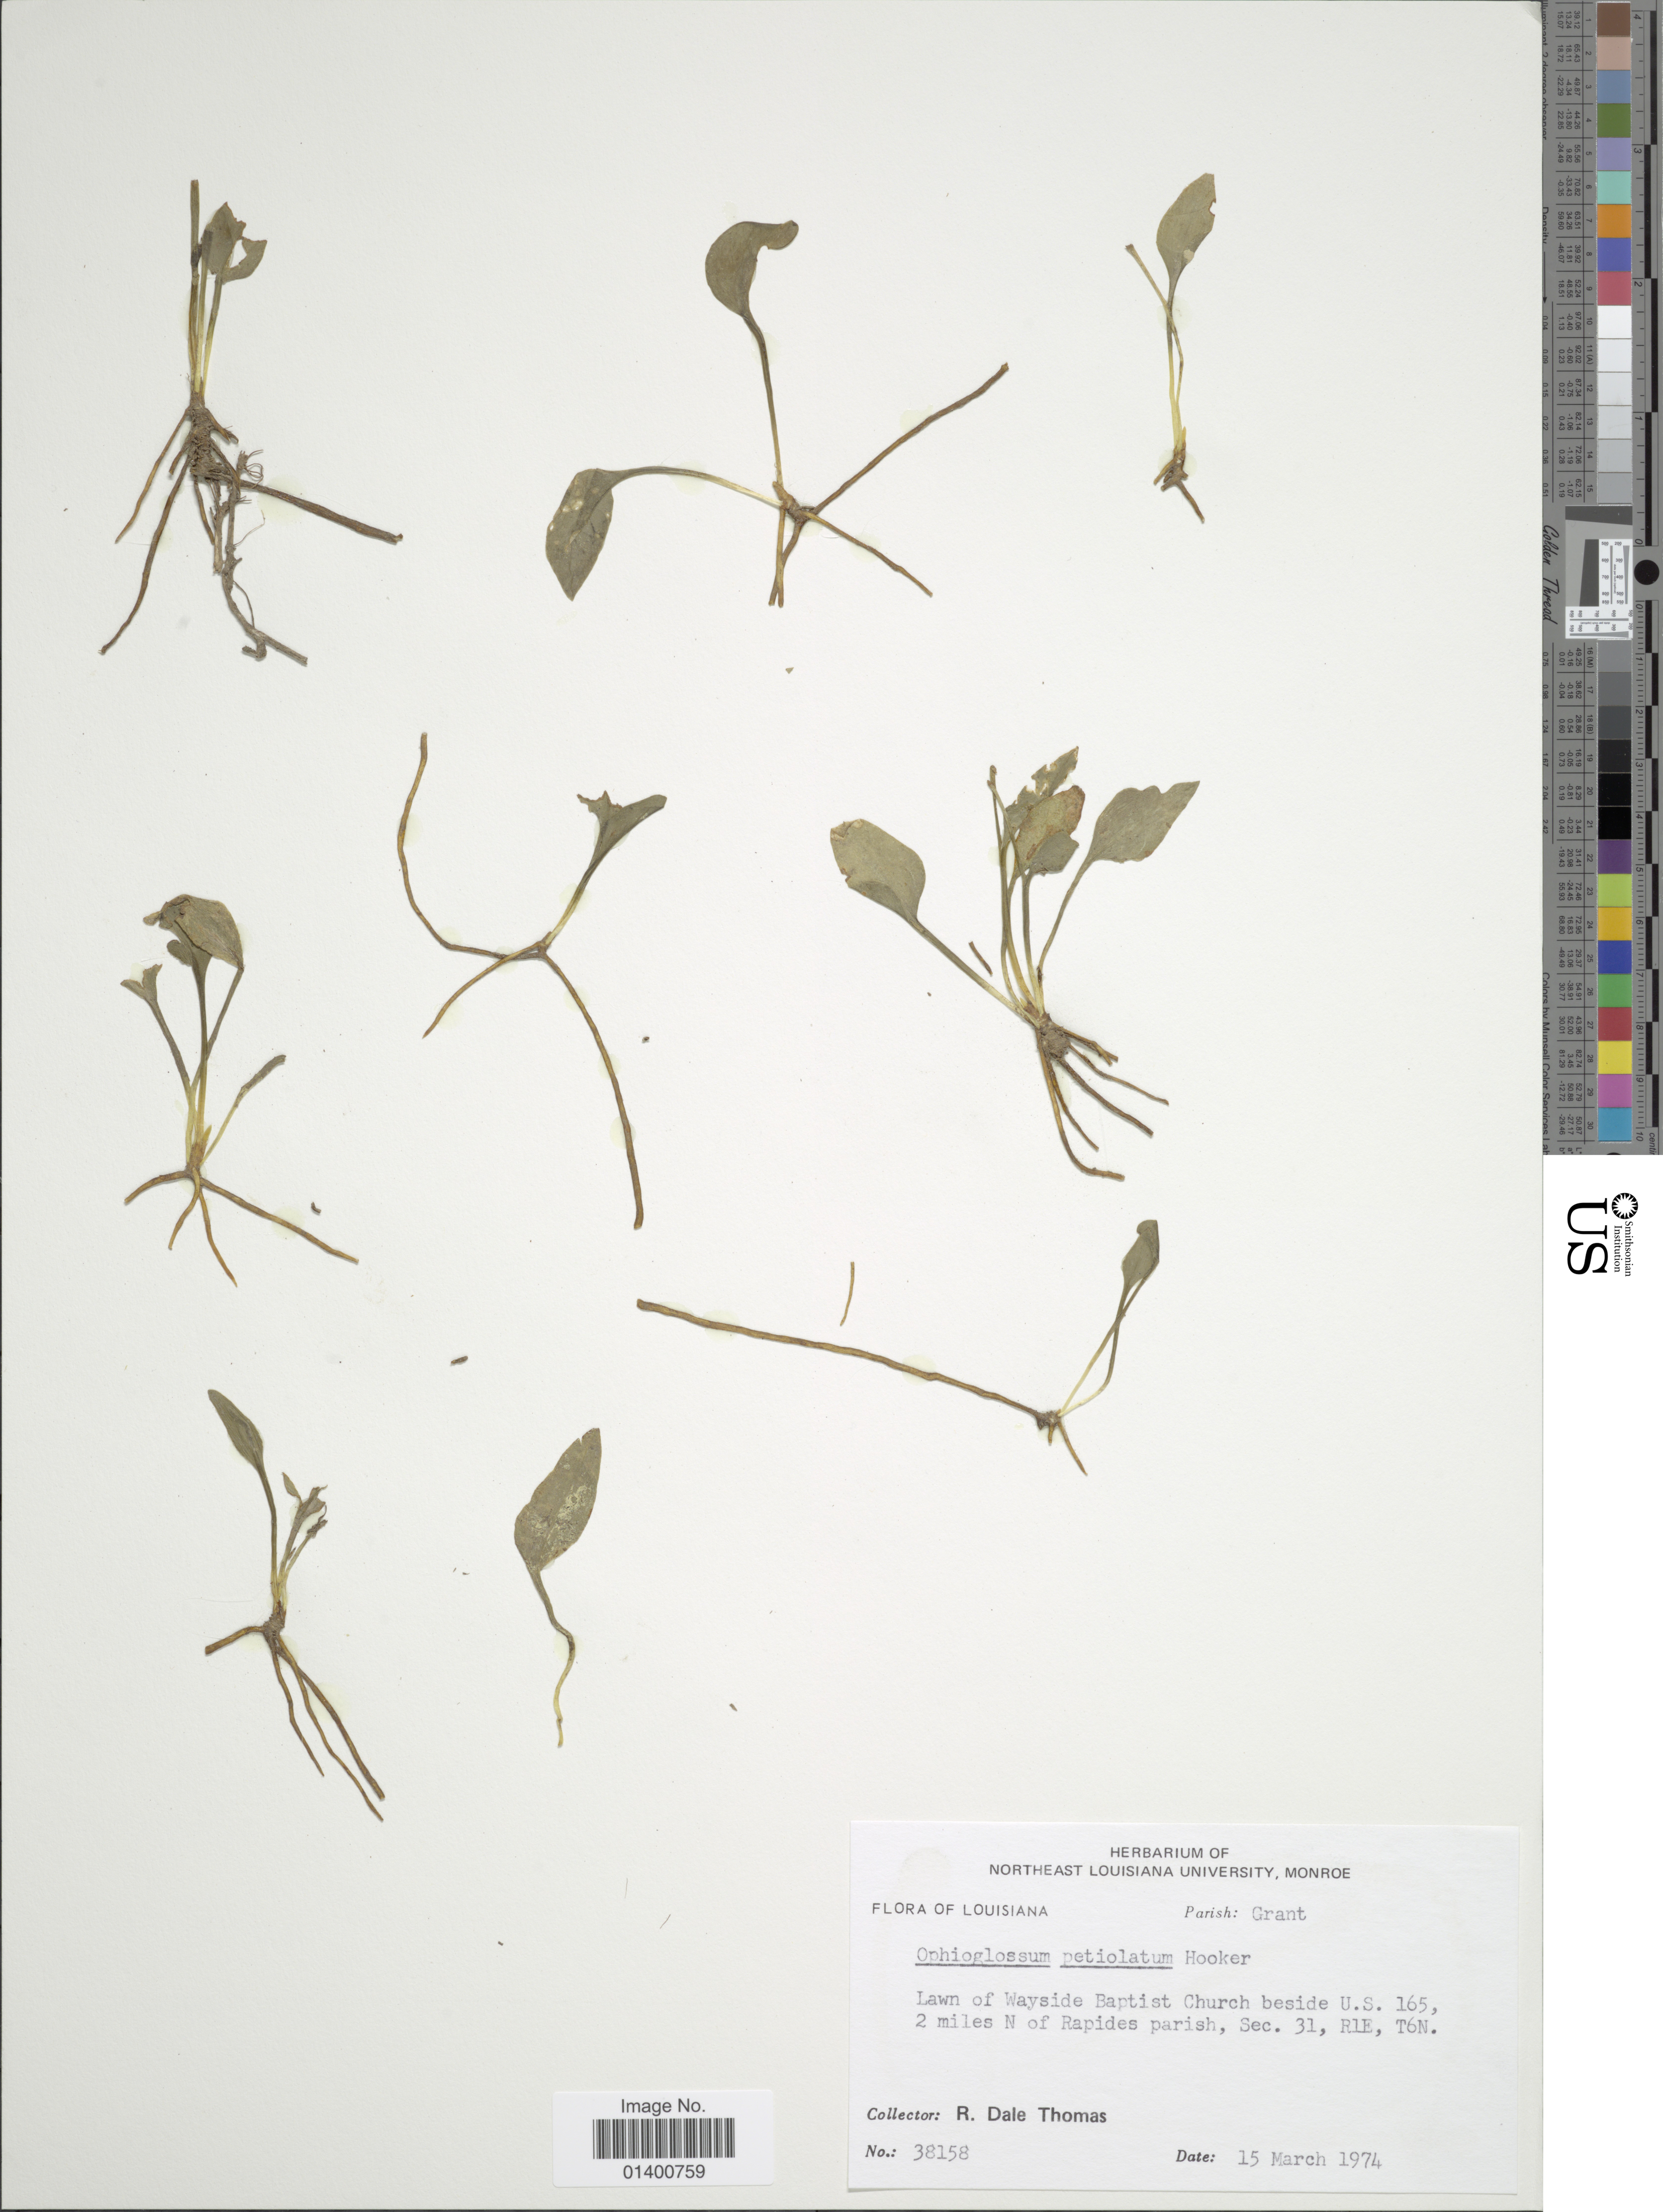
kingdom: Plantae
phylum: Tracheophyta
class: Polypodiopsida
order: Ophioglossales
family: Ophioglossaceae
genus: Ophioglossum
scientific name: Ophioglossum petiolatum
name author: Hook.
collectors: R. Thomas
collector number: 38158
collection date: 1974-03-15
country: United States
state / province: Louisiana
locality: Parish Grant, Lawn of Wayside Baptist Church beside U.S. 165, 2 miles N of Rapides parish, Sec. 31, R1E, T6N